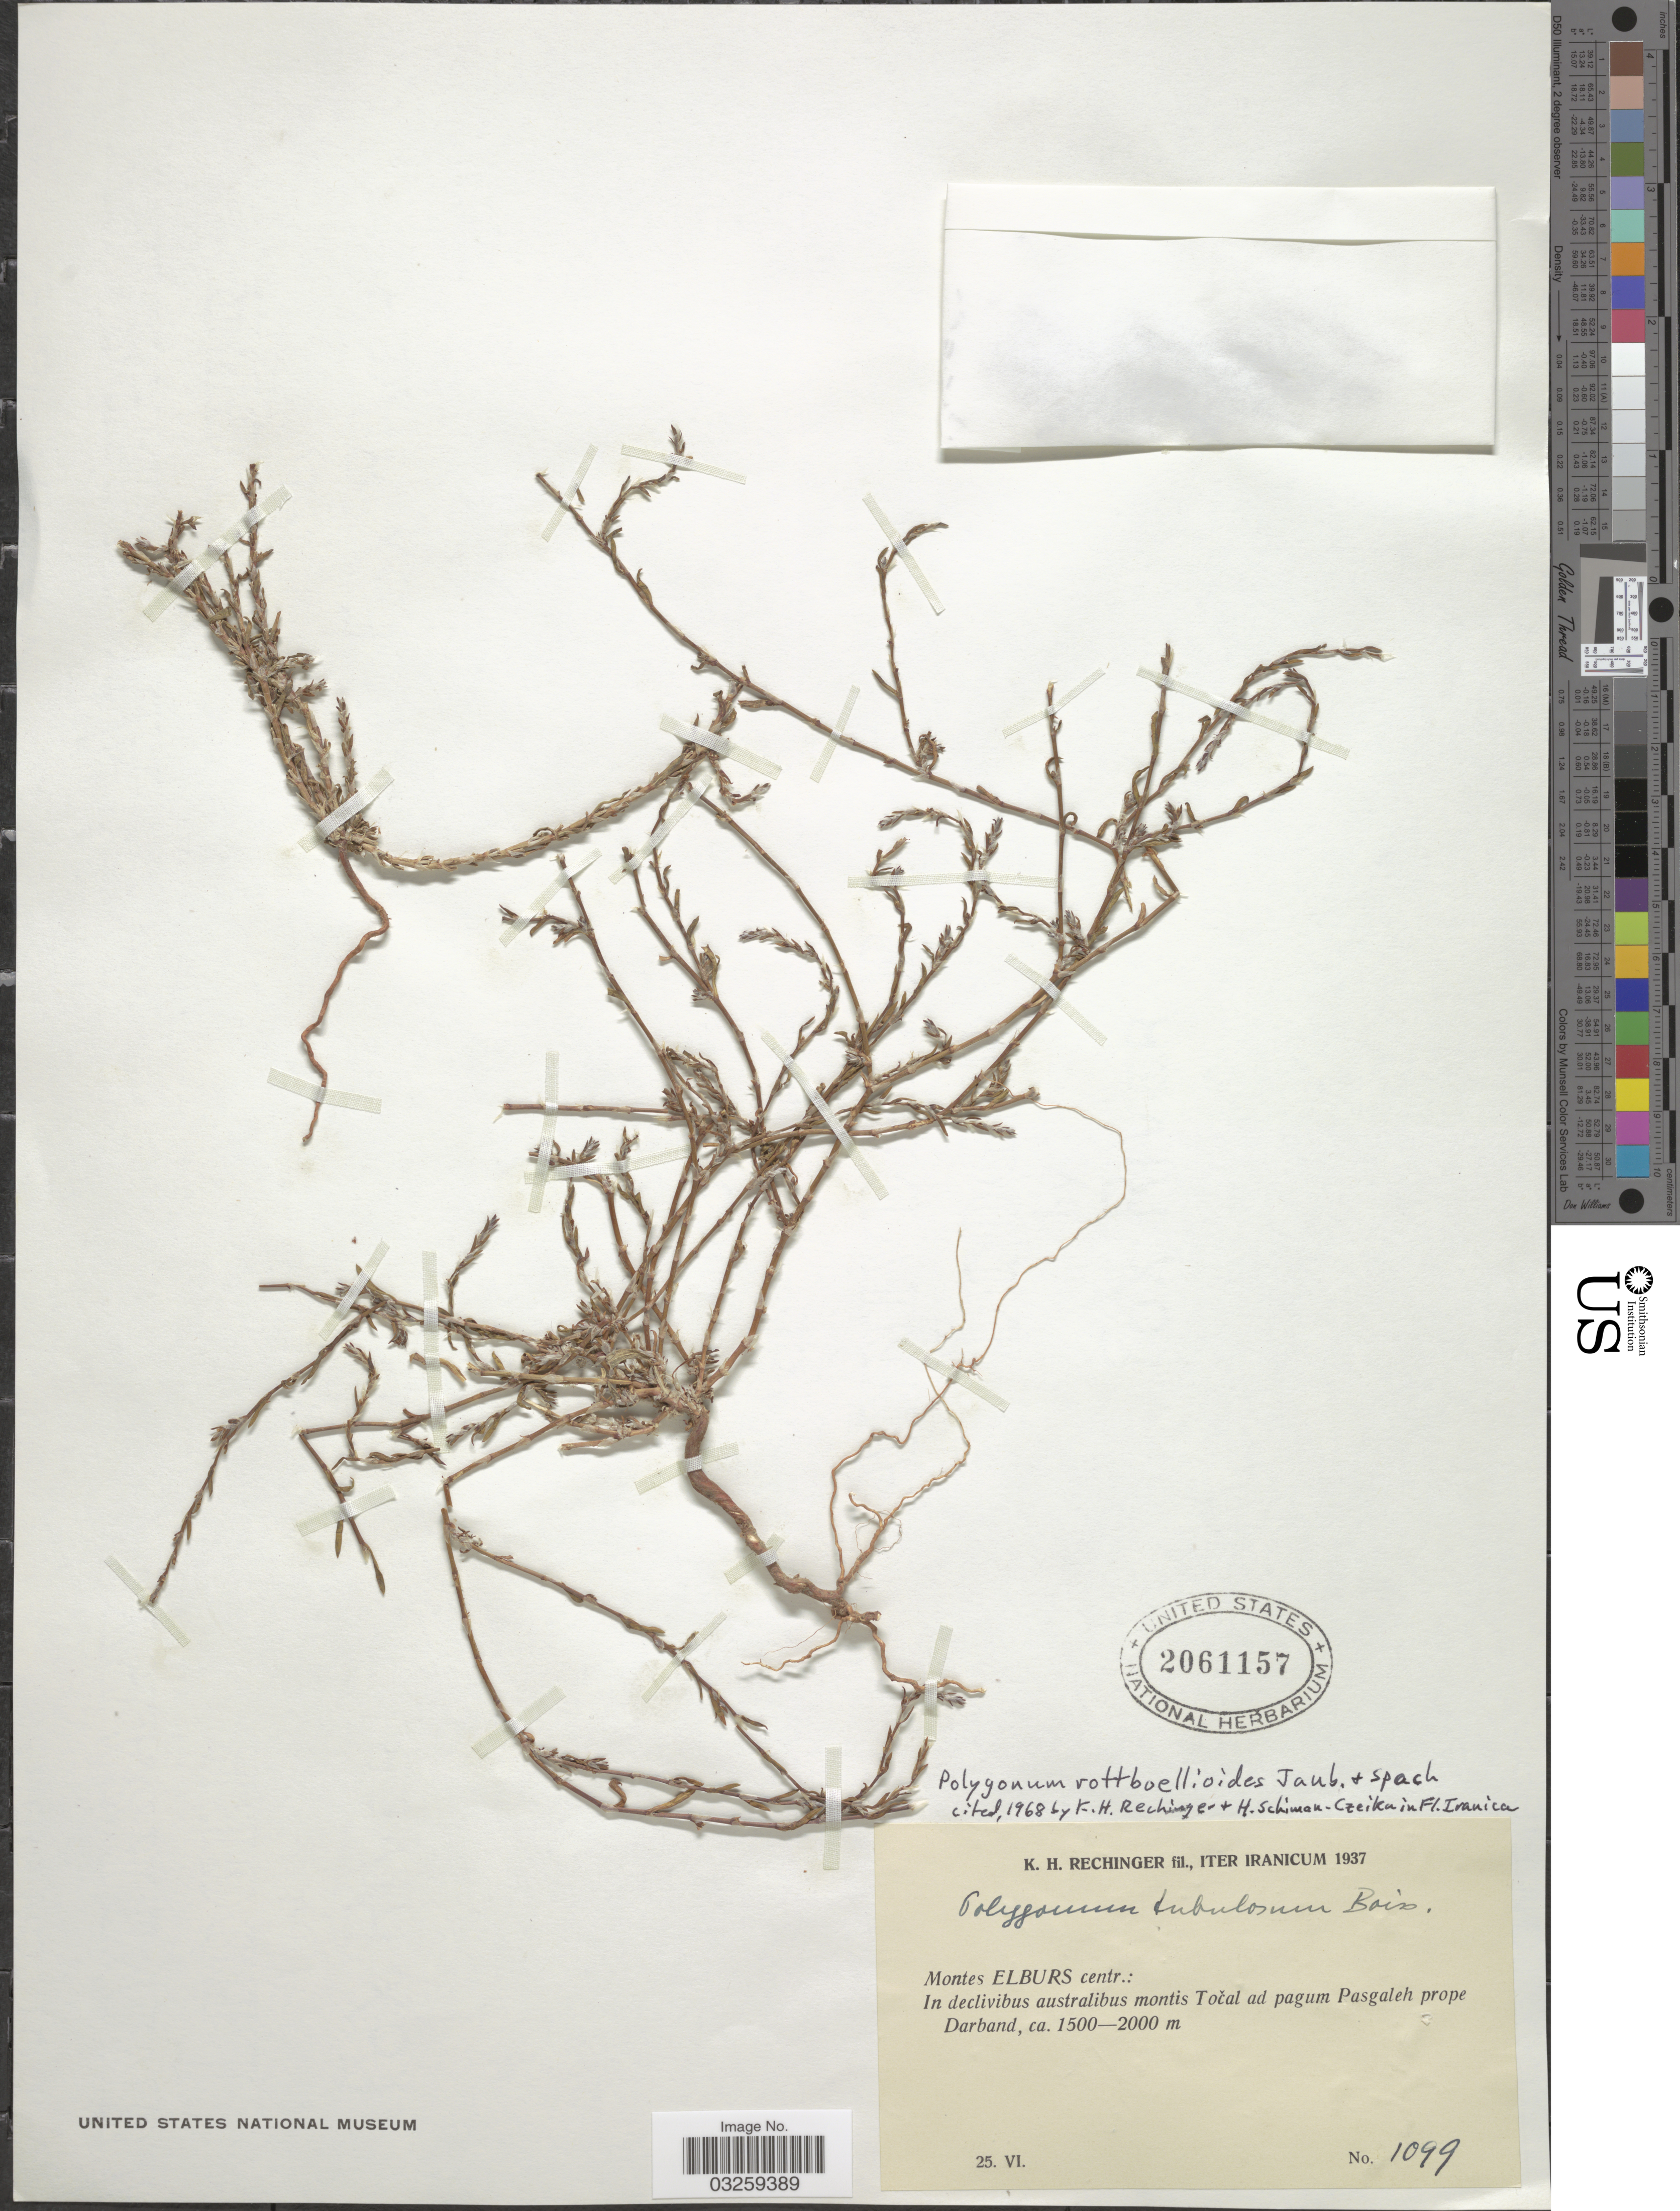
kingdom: Plantae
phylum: Tracheophyta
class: Magnoliopsida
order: Caryophyllales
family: Polygonaceae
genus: Polygonum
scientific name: Polygonum rottboellioides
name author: Jaub. & Spach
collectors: K. H. Rechinger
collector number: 1099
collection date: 1937-06-25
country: Iran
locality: Montes Elburs centr.: En declivibus australibus montis Točal ad pagum Pasgaleh prope Darband.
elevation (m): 1500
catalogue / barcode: US 2061157